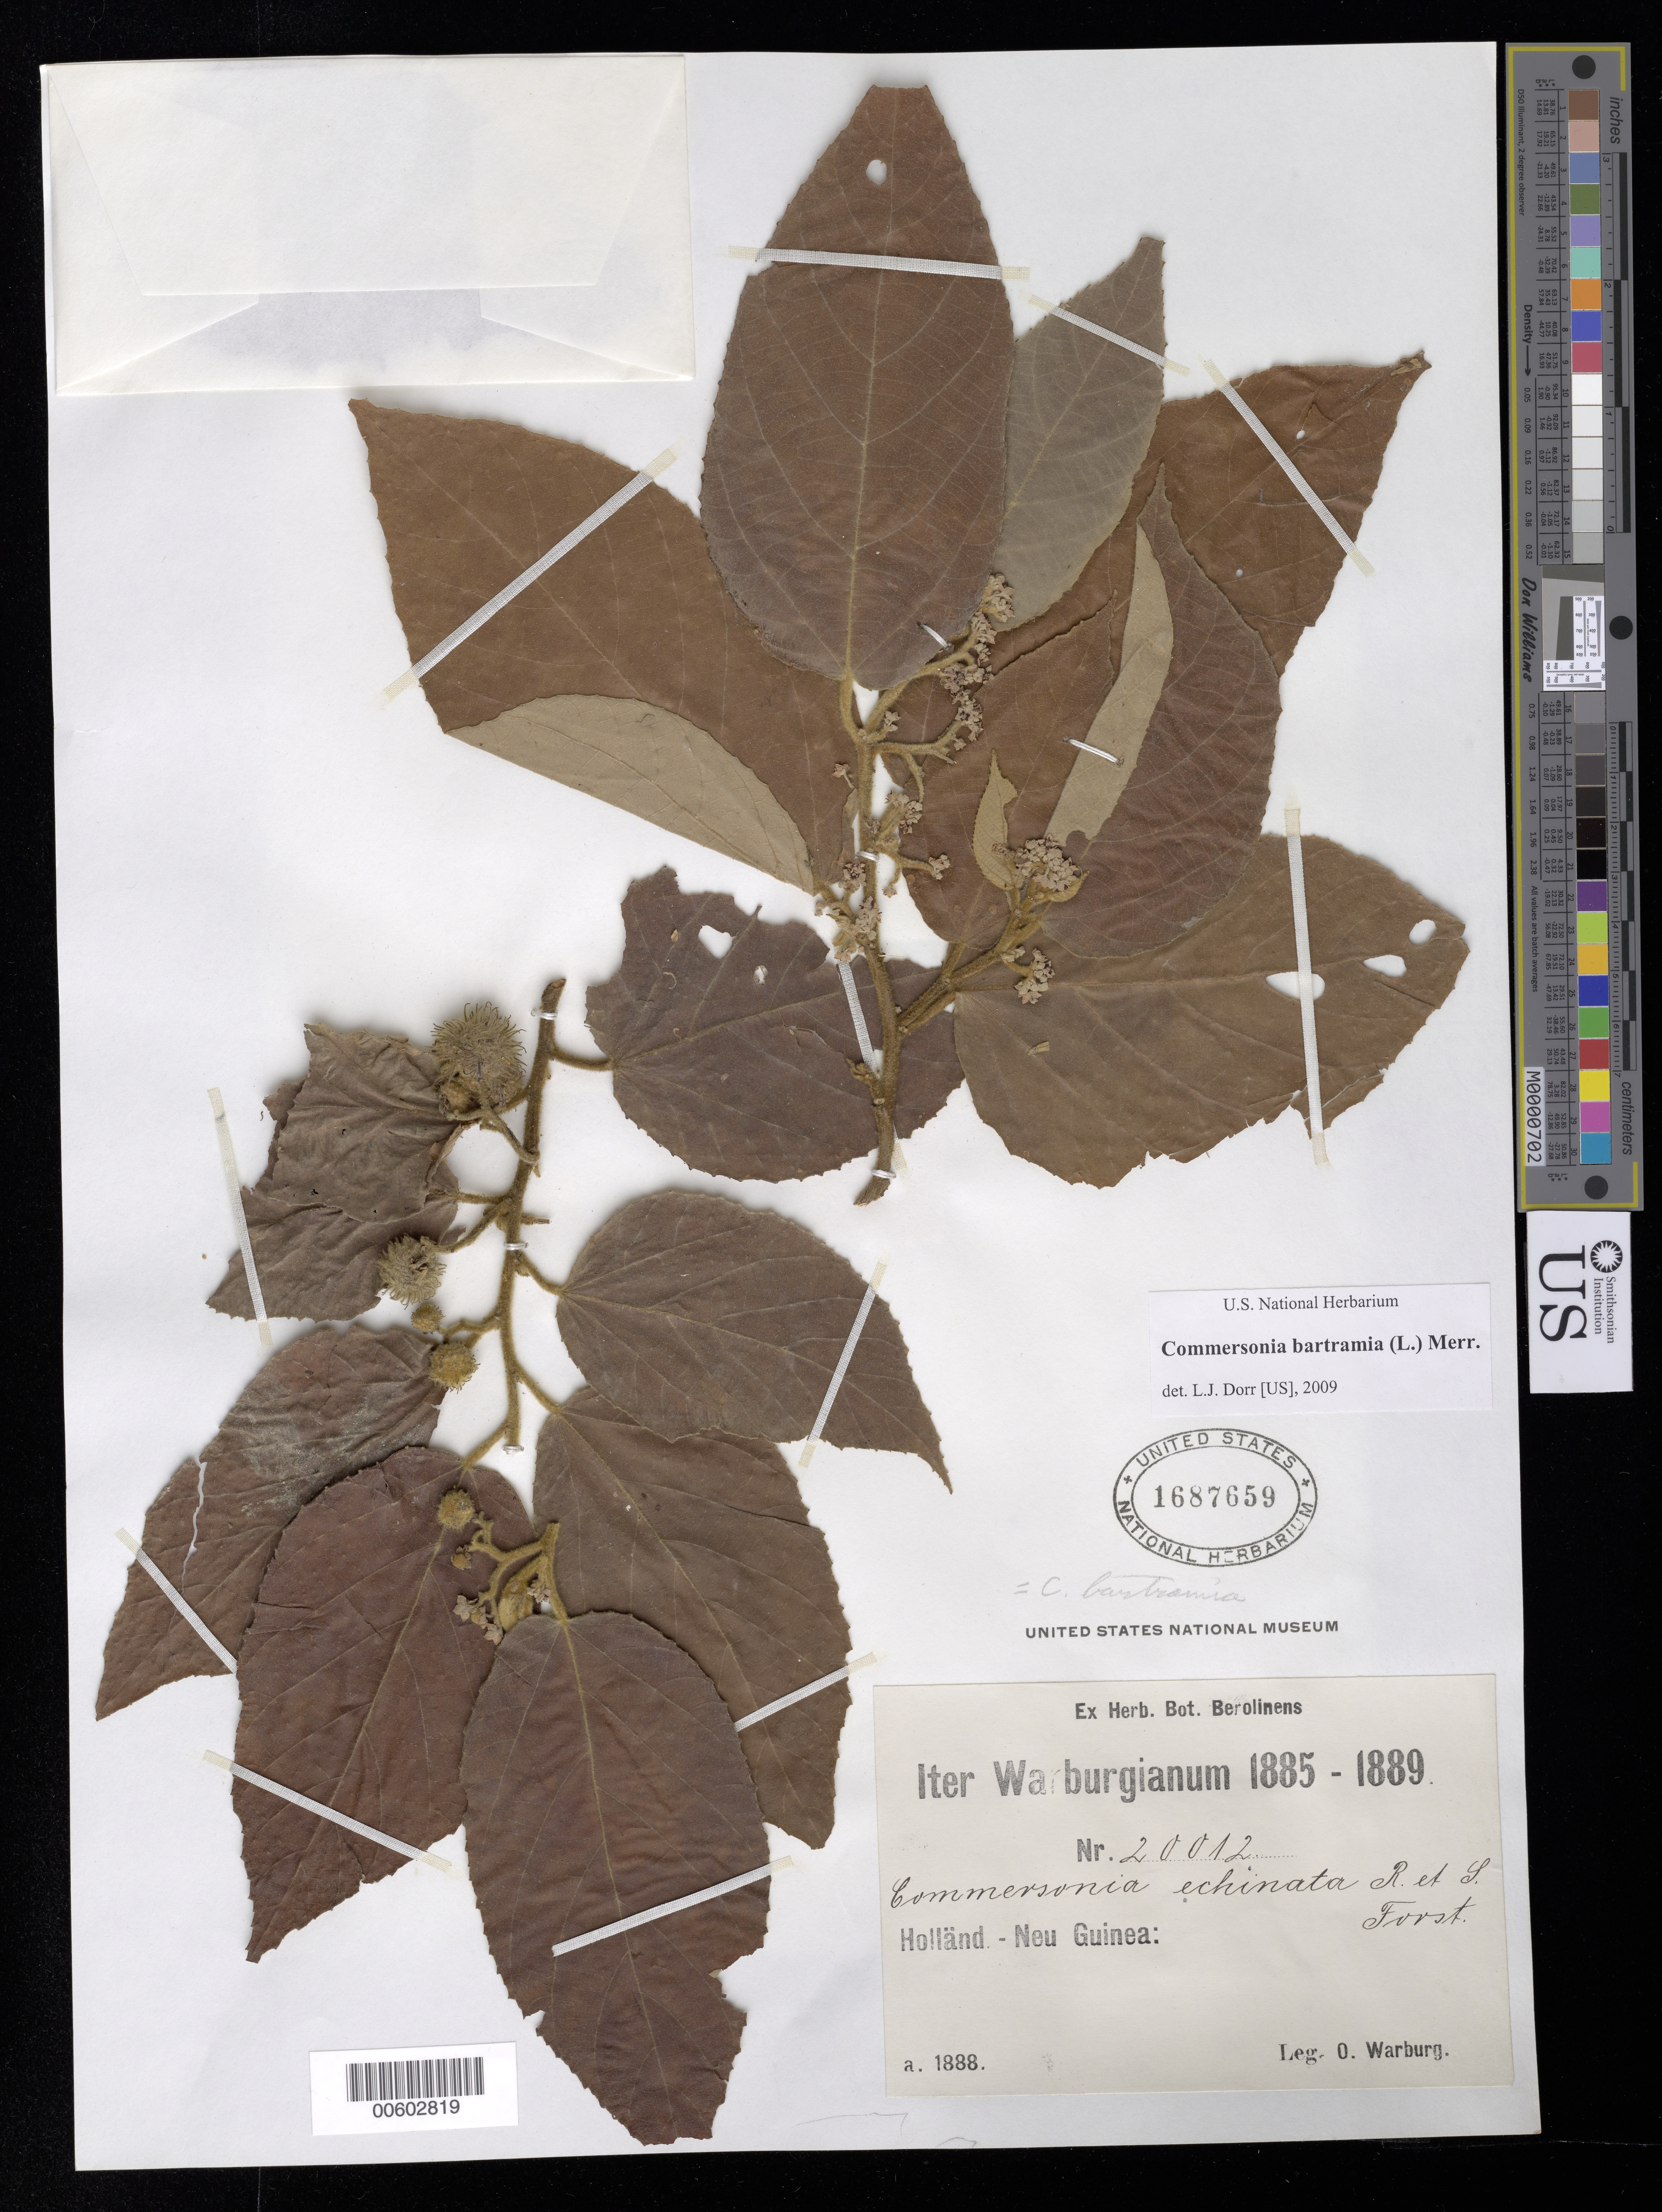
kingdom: Plantae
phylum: Tracheophyta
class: Magnoliopsida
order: Malvales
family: Malvaceae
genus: Commersonia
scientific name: Commersonia bartramia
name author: (L.) Merr.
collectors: O. Warburg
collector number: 20012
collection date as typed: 1888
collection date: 1888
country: Indonesia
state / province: Papua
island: New Guinea Island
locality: sine loc. Irian Jaya.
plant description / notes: US, A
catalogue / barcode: US 1687659